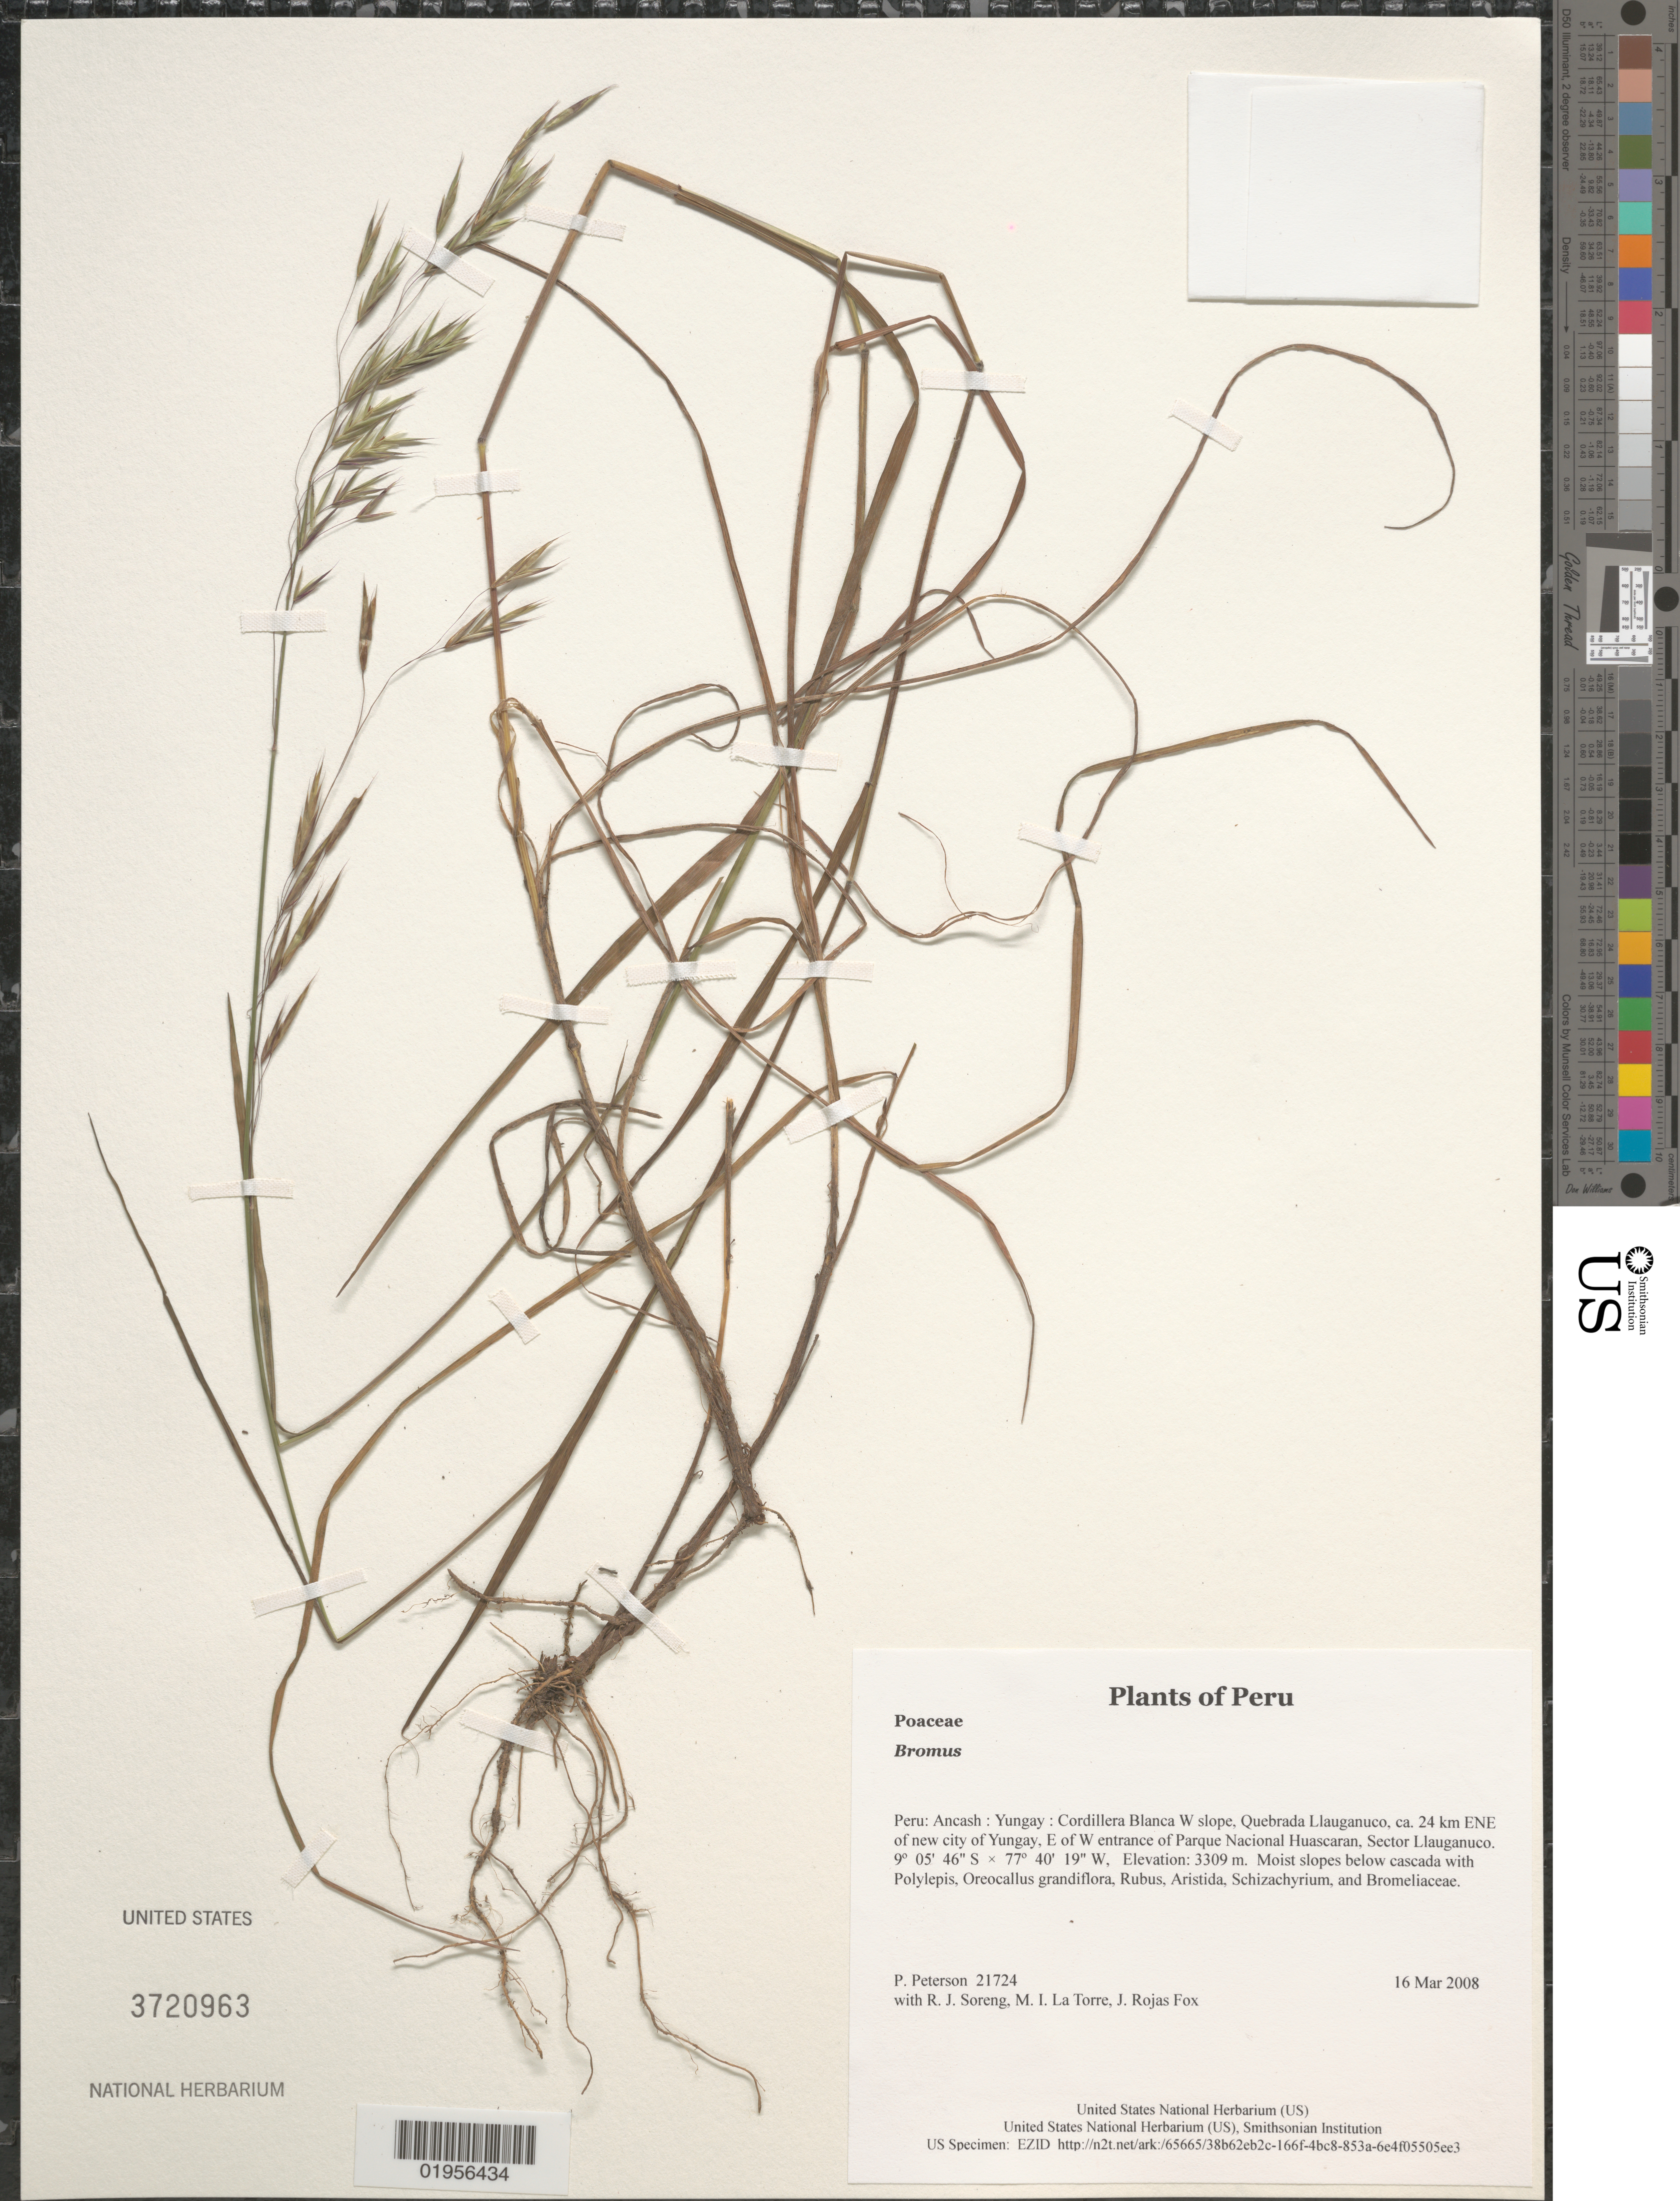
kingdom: Plantae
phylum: Tracheophyta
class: Liliopsida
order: Poales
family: Poaceae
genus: Bromus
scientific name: Bromus sp.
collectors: P. M. Peterson, R. J. Soreng, M. I. La Torre & J. Rojas Fox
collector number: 21724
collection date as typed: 16 Mar 2008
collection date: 2008-03-16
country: Peru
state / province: Ancash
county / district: Yungay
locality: Cordillera Blanca W slope, Quebrada Llauganuco, ca. 24 km ENE of new city of Yungay, E of W entrance of Parque Nacional Huascaran, Sector Llauganuco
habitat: Moist slopes below cascada with Polylepis, Oreocallus grandiflora, Rubus, Aristida, Schizachyrium, and Bromeliaceae.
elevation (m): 3309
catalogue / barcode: US 3720963